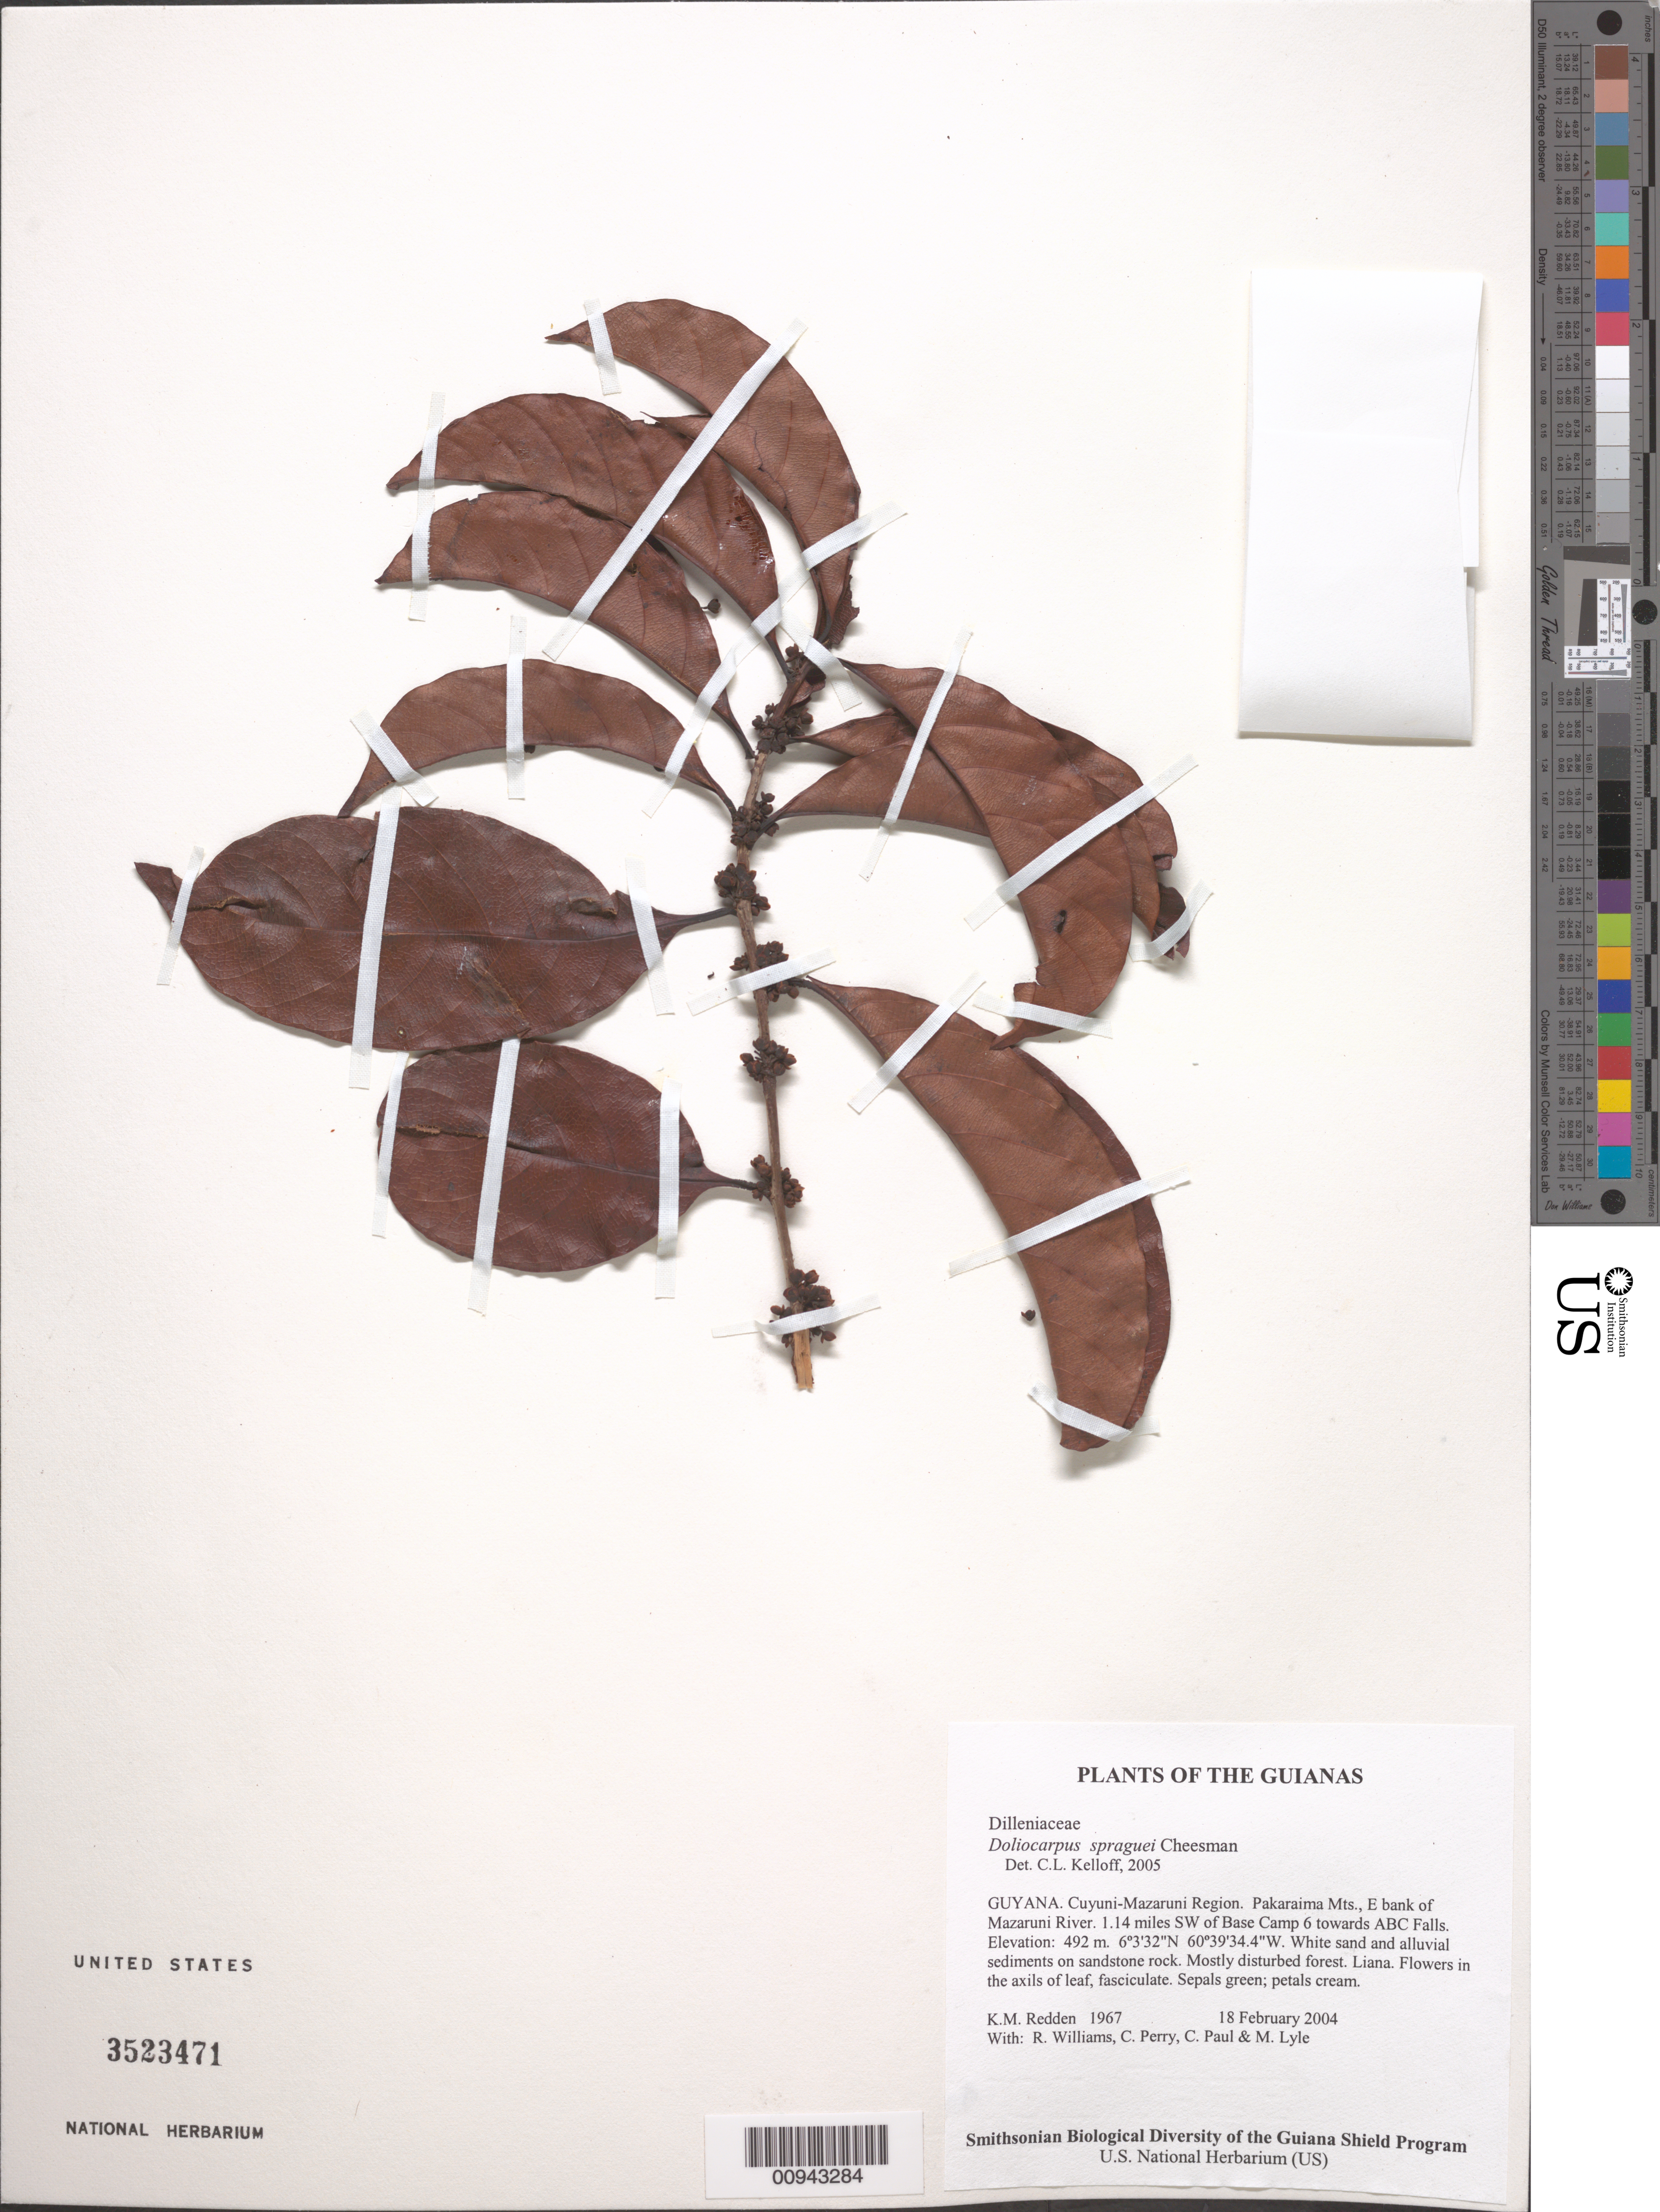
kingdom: Plantae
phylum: Tracheophyta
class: Magnoliopsida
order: Dilleniales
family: Dilleniaceae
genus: Doliocarpus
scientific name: Doliocarpus spraguei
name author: Cheesman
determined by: Kelloff, Carol L., (US), Smithsonian Institution - National Museum of Natural History (UNITED STATES)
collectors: K. M. Redden, R. Williams, C. Perry, C. Paul & M. Lyle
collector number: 1967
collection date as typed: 18 February 2004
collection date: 2004-02-18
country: Guyana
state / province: Cuyuni-Mazaruni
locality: Pakaraima Mts., E bank of Mazaruni River. 1.14 miles SW of Base Camp 6 towards ABC Falls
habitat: White sand and alluvial sediments on sandstone rock. Mostly disturbed forest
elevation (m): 492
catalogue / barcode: US 3523471